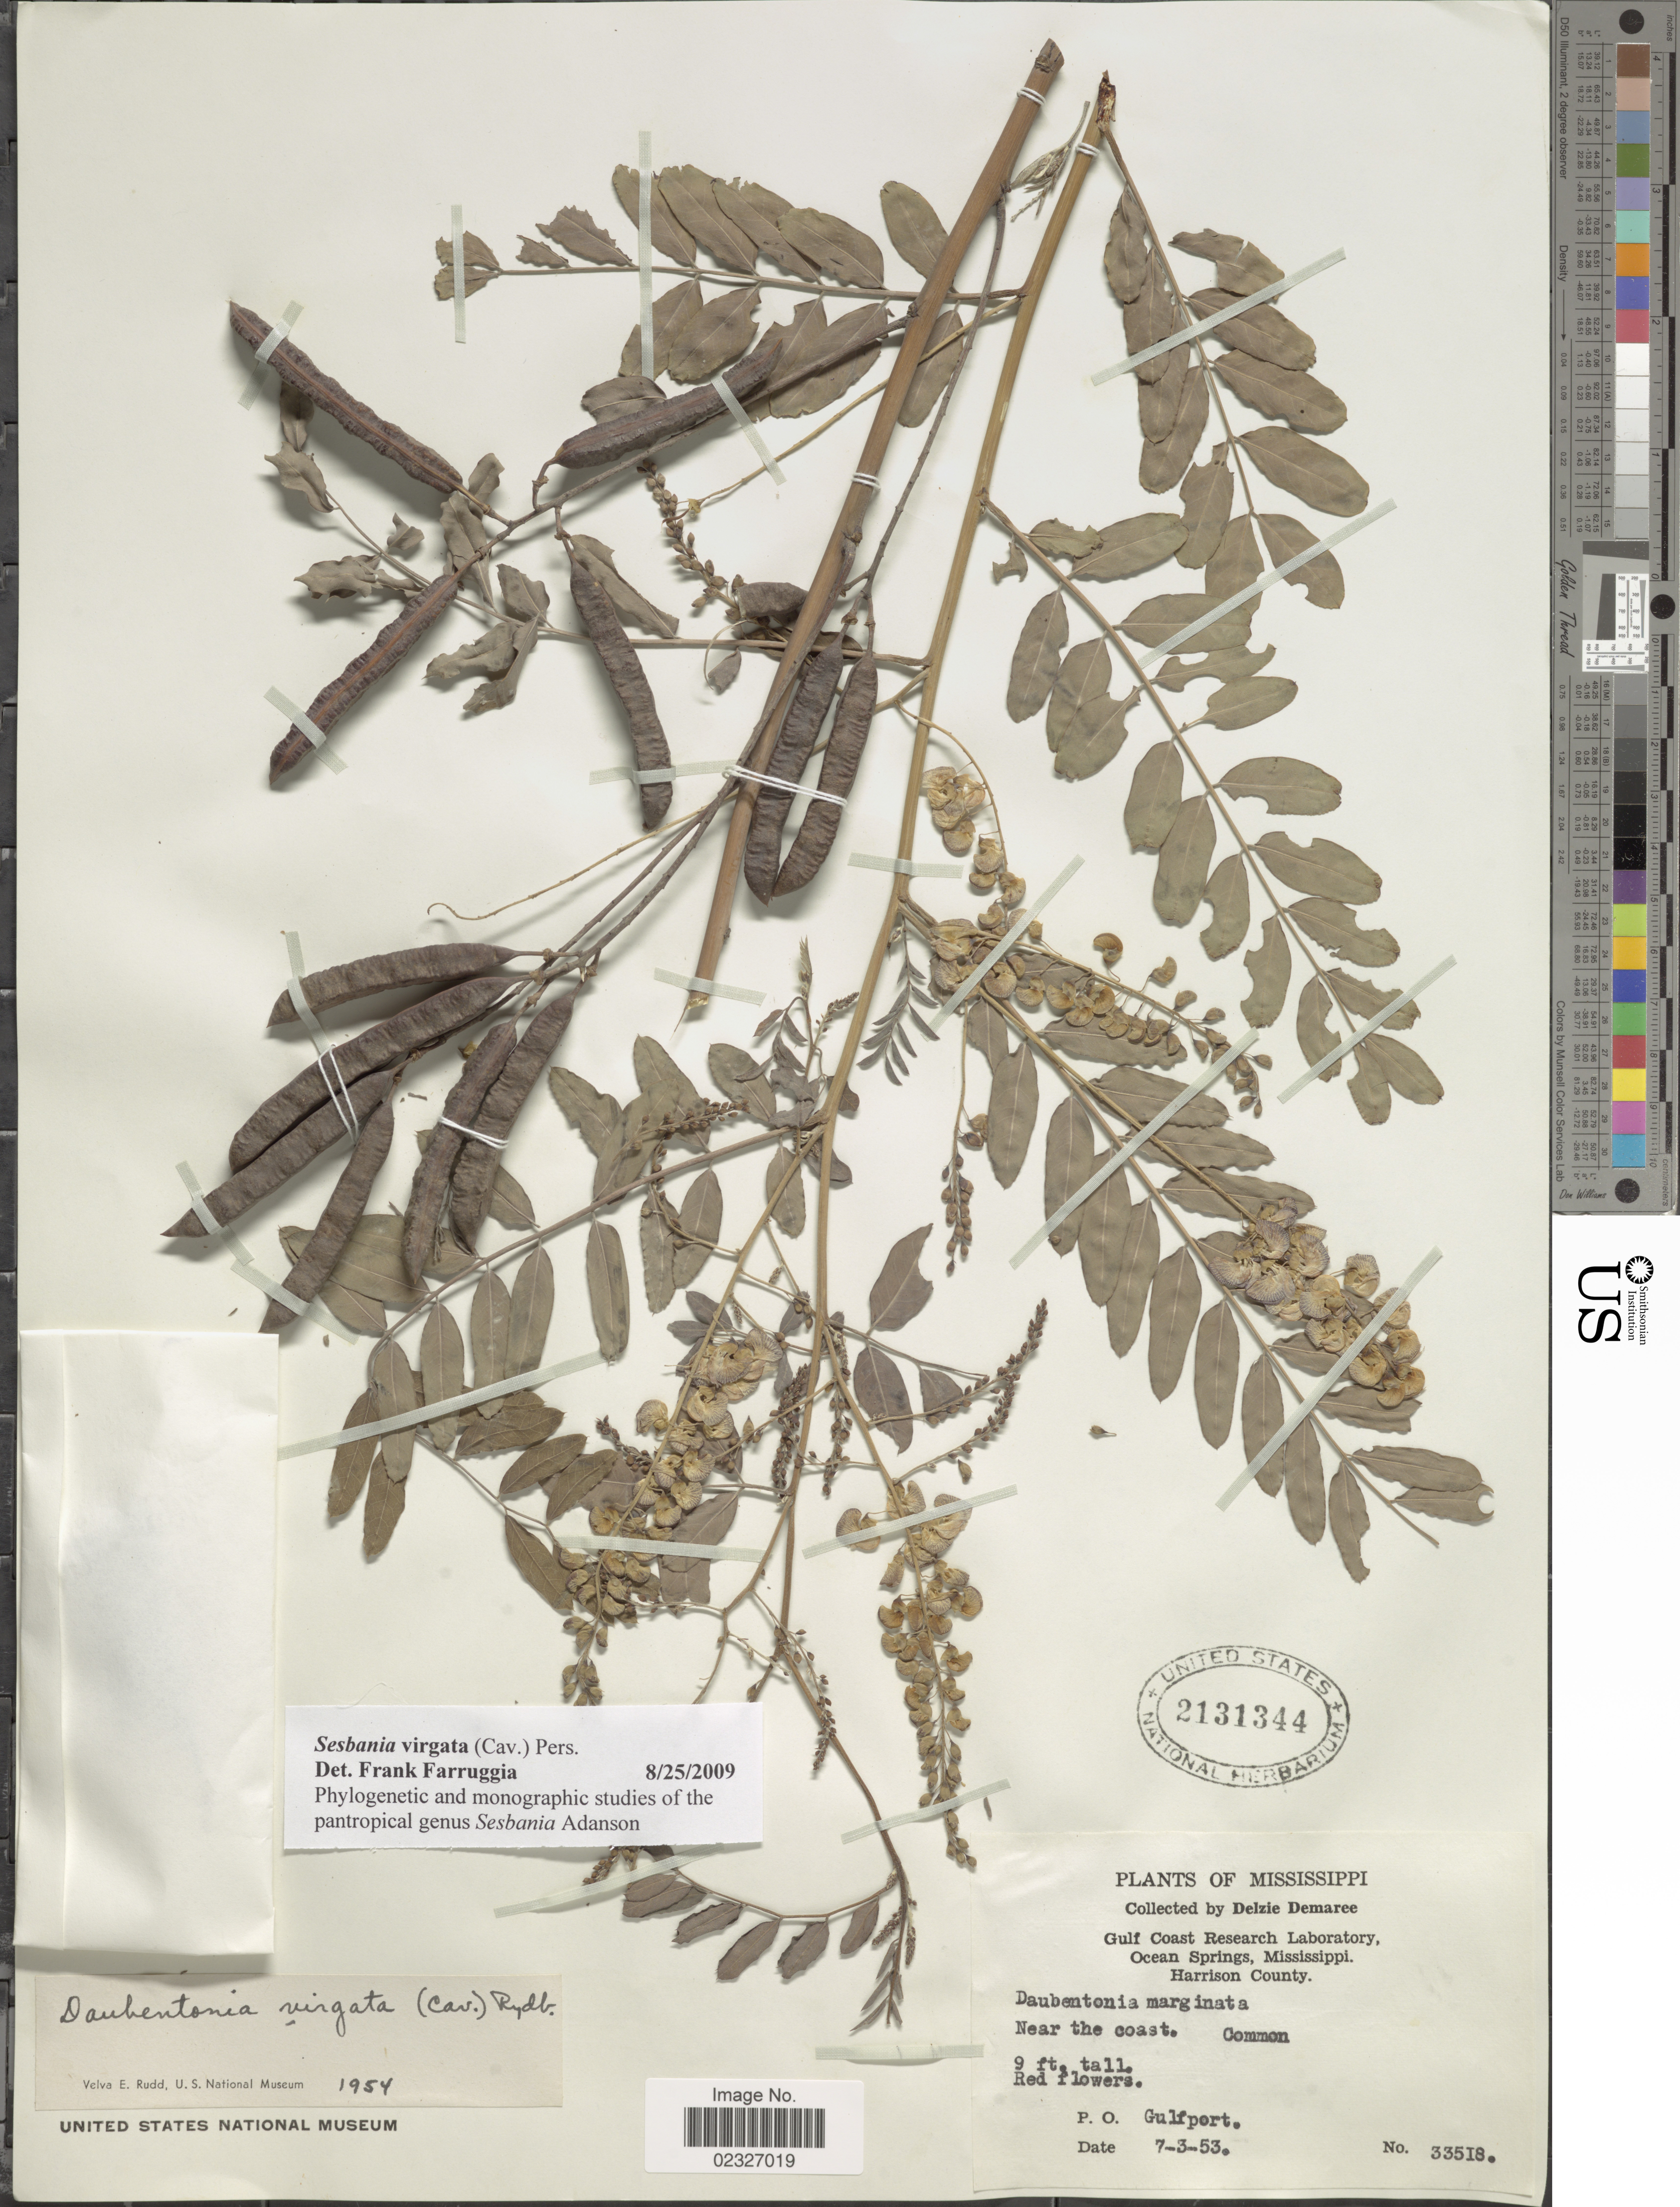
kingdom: Plantae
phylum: Tracheophyta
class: Magnoliopsida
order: Fabales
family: Fabaceae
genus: Sesbania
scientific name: Sesbania virgata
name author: (Cav.) Pers.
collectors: D. Demaree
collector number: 33518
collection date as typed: Transcribed d/m/y: 3/7/53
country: United States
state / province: Mississippi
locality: Gulf Coast Research Laboratory, Ocean Springs, Harrison County, P. O. Gulfport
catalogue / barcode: US 2131344